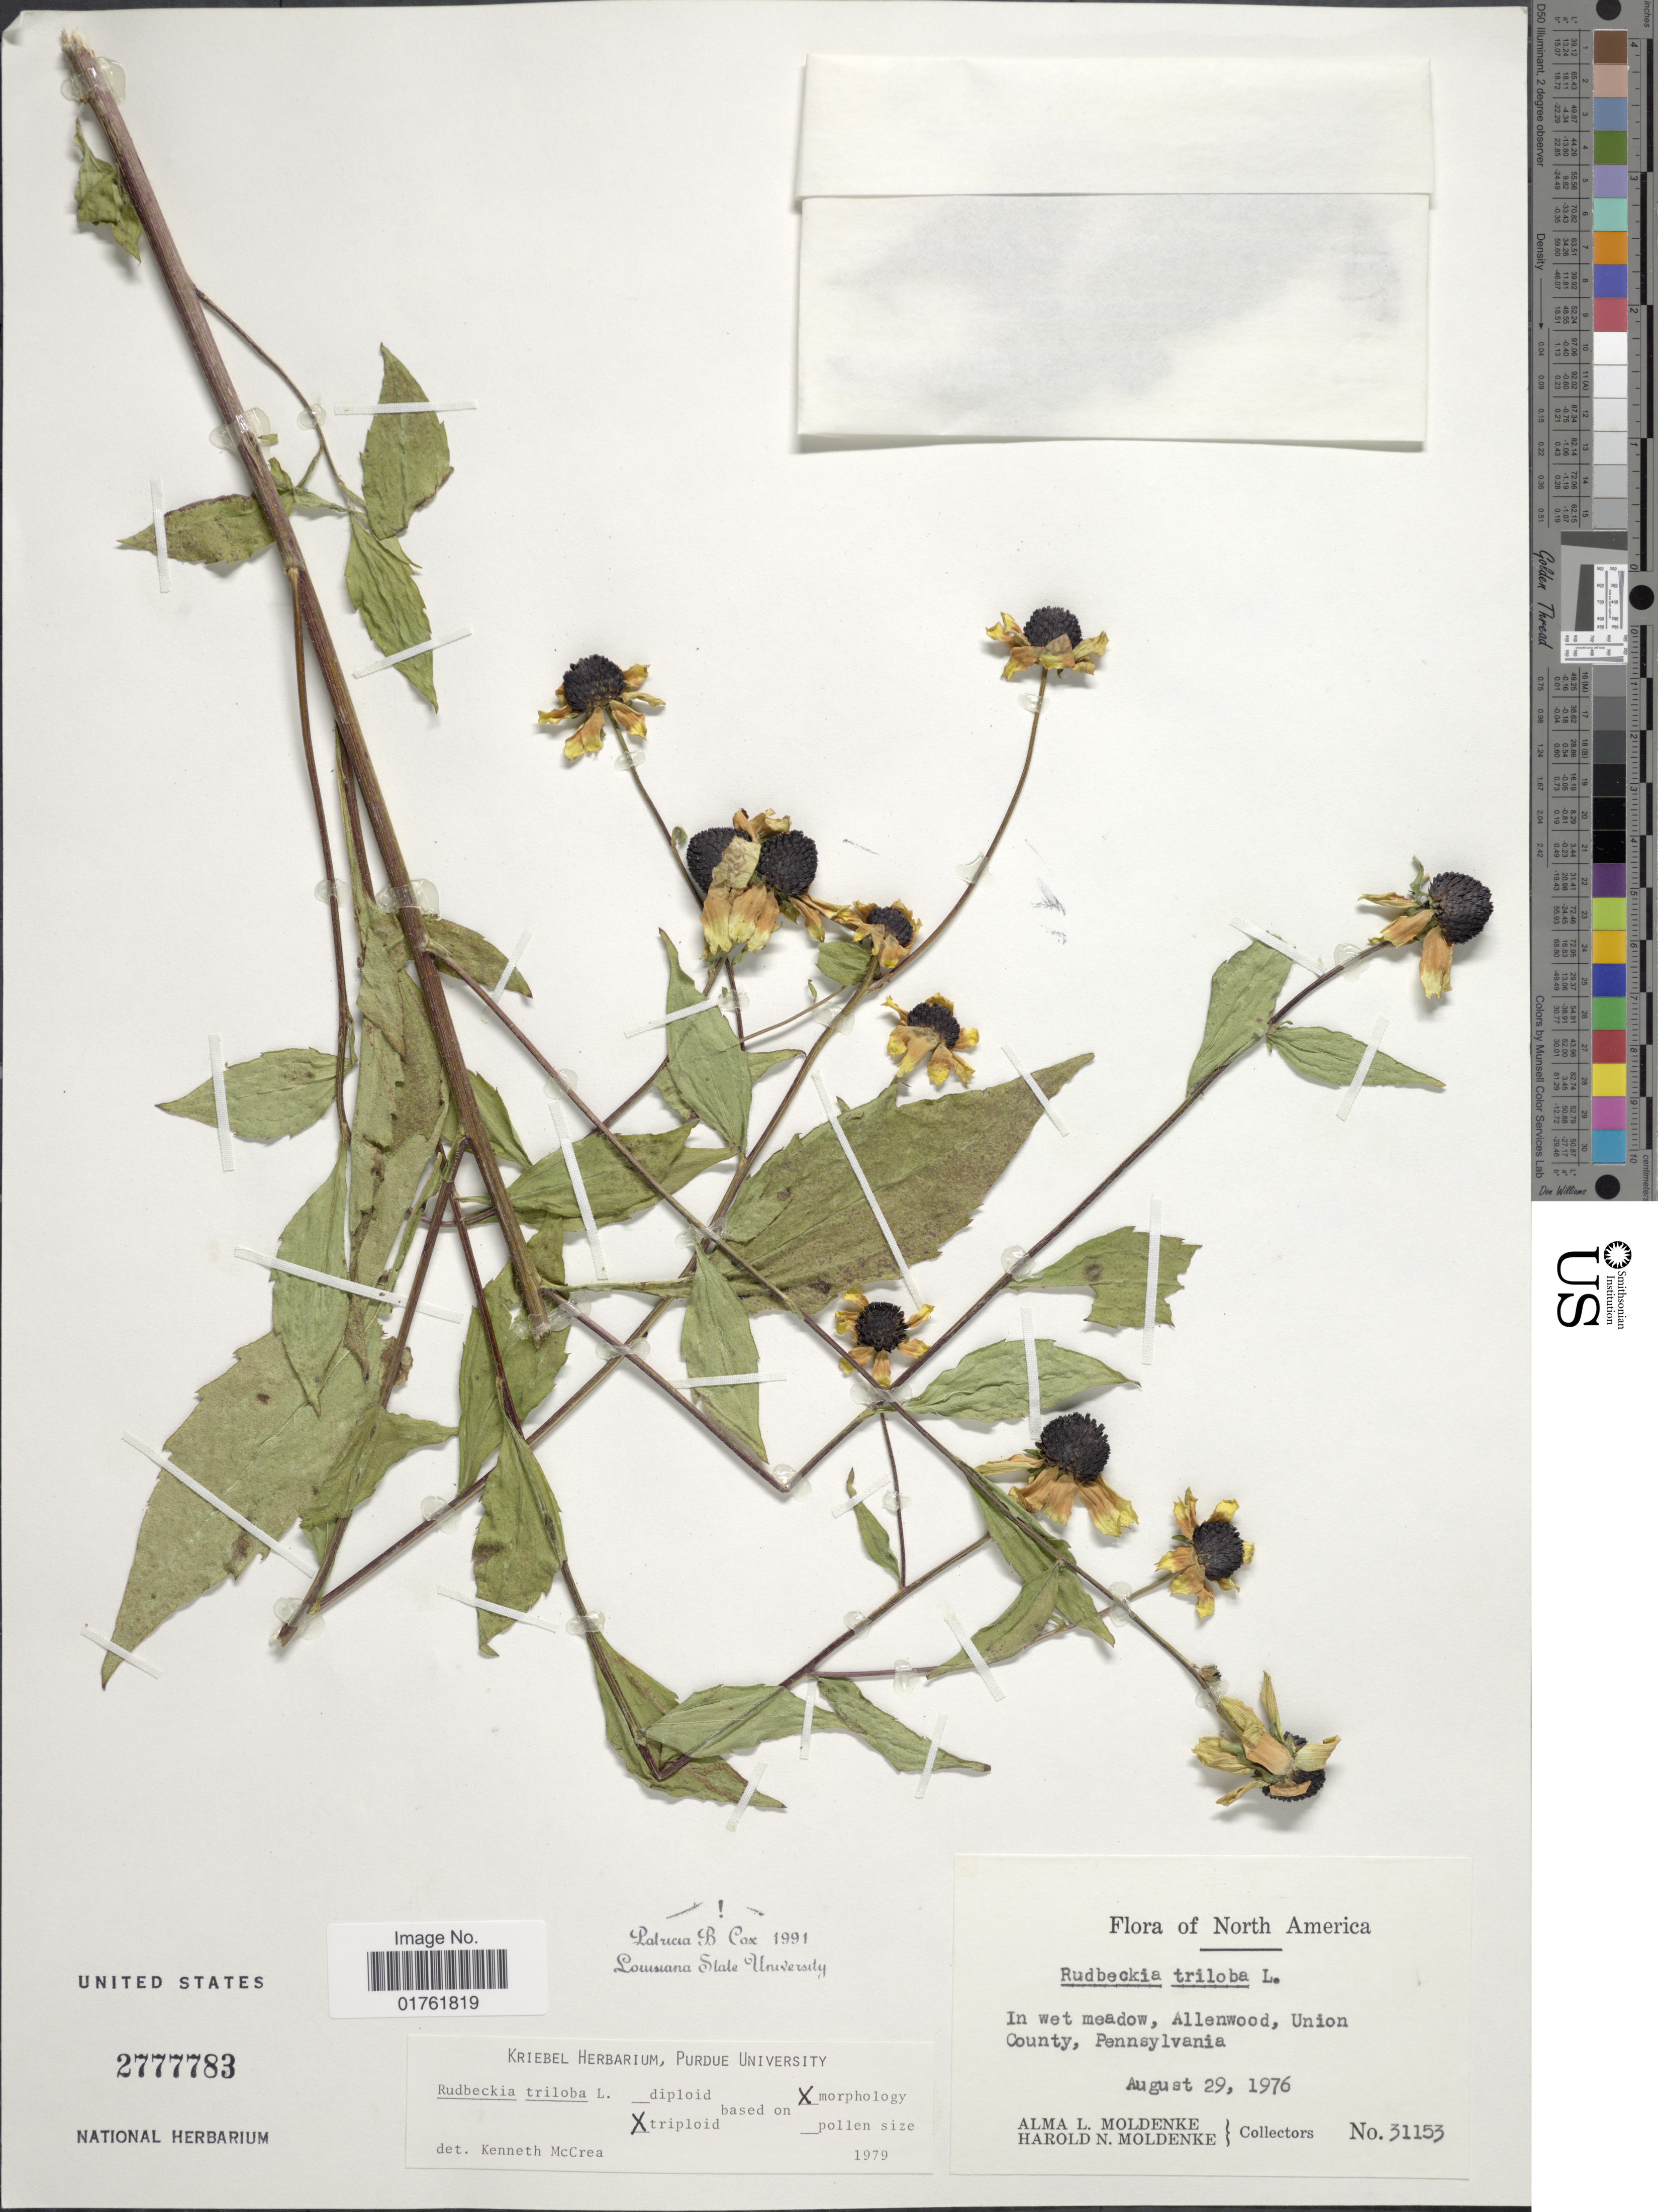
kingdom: Plantae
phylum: Tracheophyta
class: Magnoliopsida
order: Asterales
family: Asteraceae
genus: Rudbeckia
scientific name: Rudbeckia triloba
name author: L.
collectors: A. L. Moldenke & H. N. Moldenke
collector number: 31153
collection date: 1976-08-29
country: United States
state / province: Pennsylvania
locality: In wet meadow, allenwood, Union County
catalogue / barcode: US 2777783